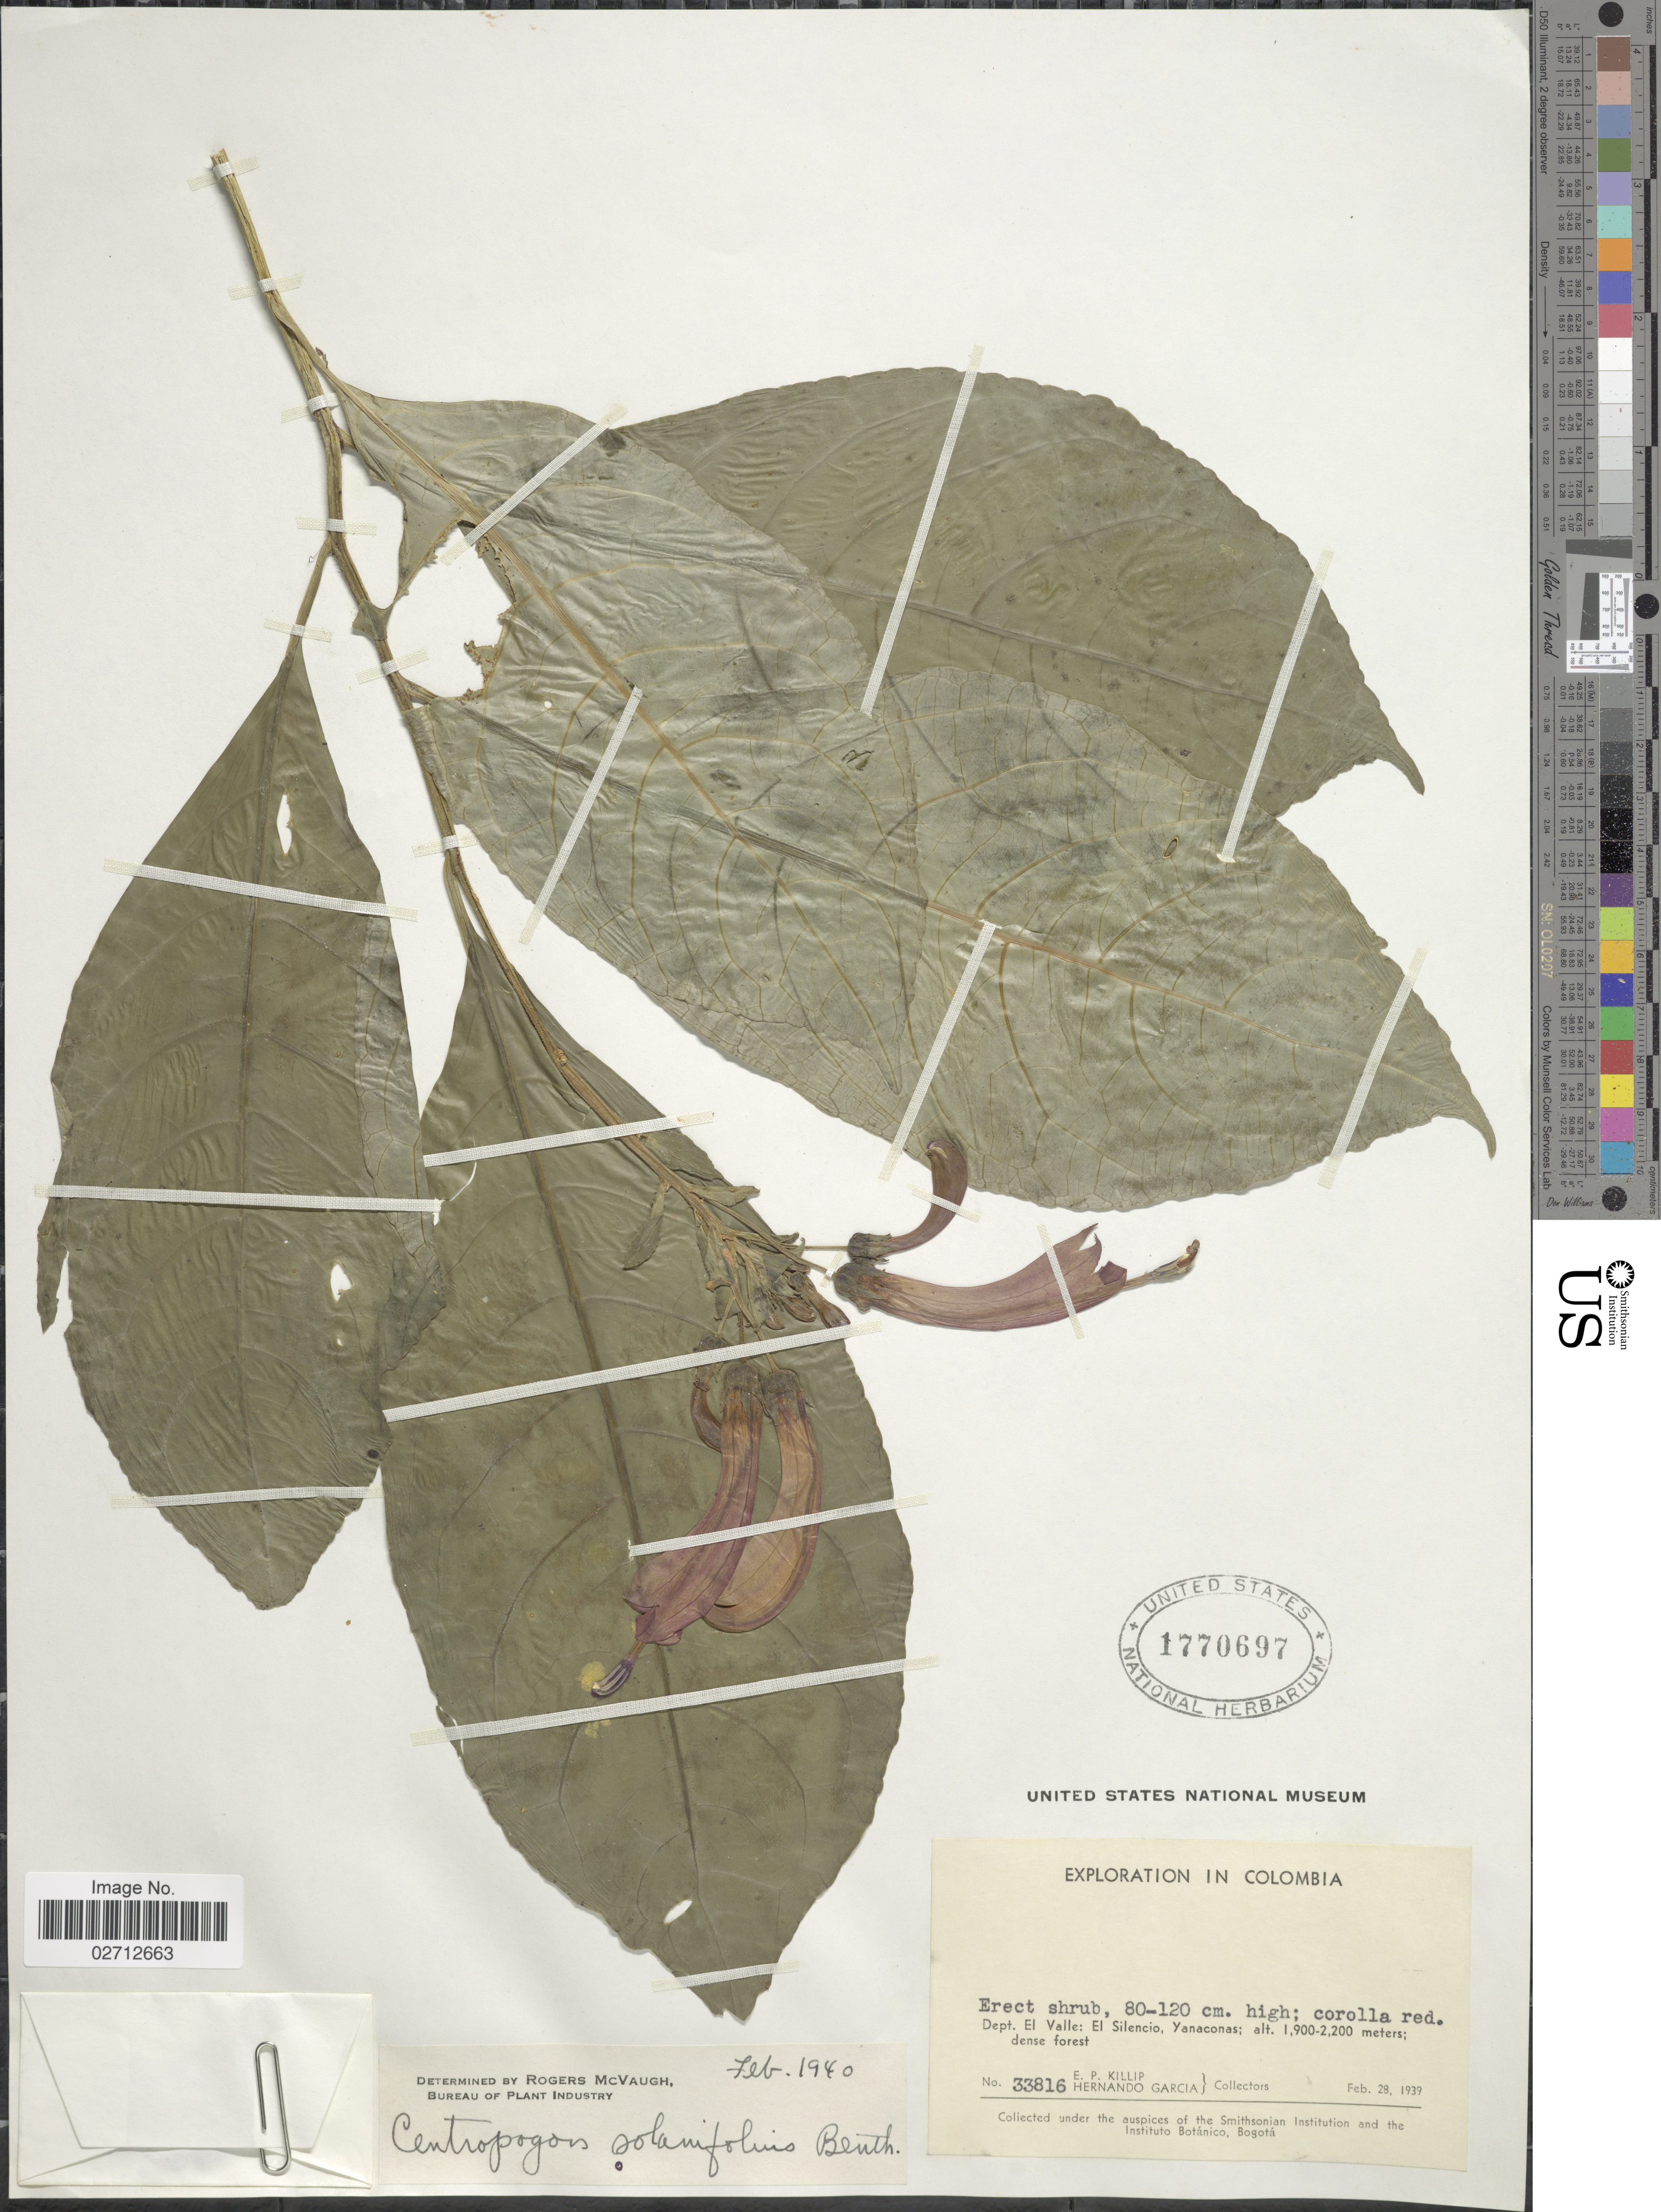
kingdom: Plantae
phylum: Tracheophyta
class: Magnoliopsida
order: Asterales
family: Campanulaceae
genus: Centropogon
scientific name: Centropogon solanifolius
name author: Benth.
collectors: E. P. Killip & H. Garcia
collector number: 33816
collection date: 1939-02-28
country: Colombia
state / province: Valle del Cauca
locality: Dept. El Valle: El Silencio, Yanaconas; dense forest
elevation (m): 1900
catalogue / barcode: US 1770697